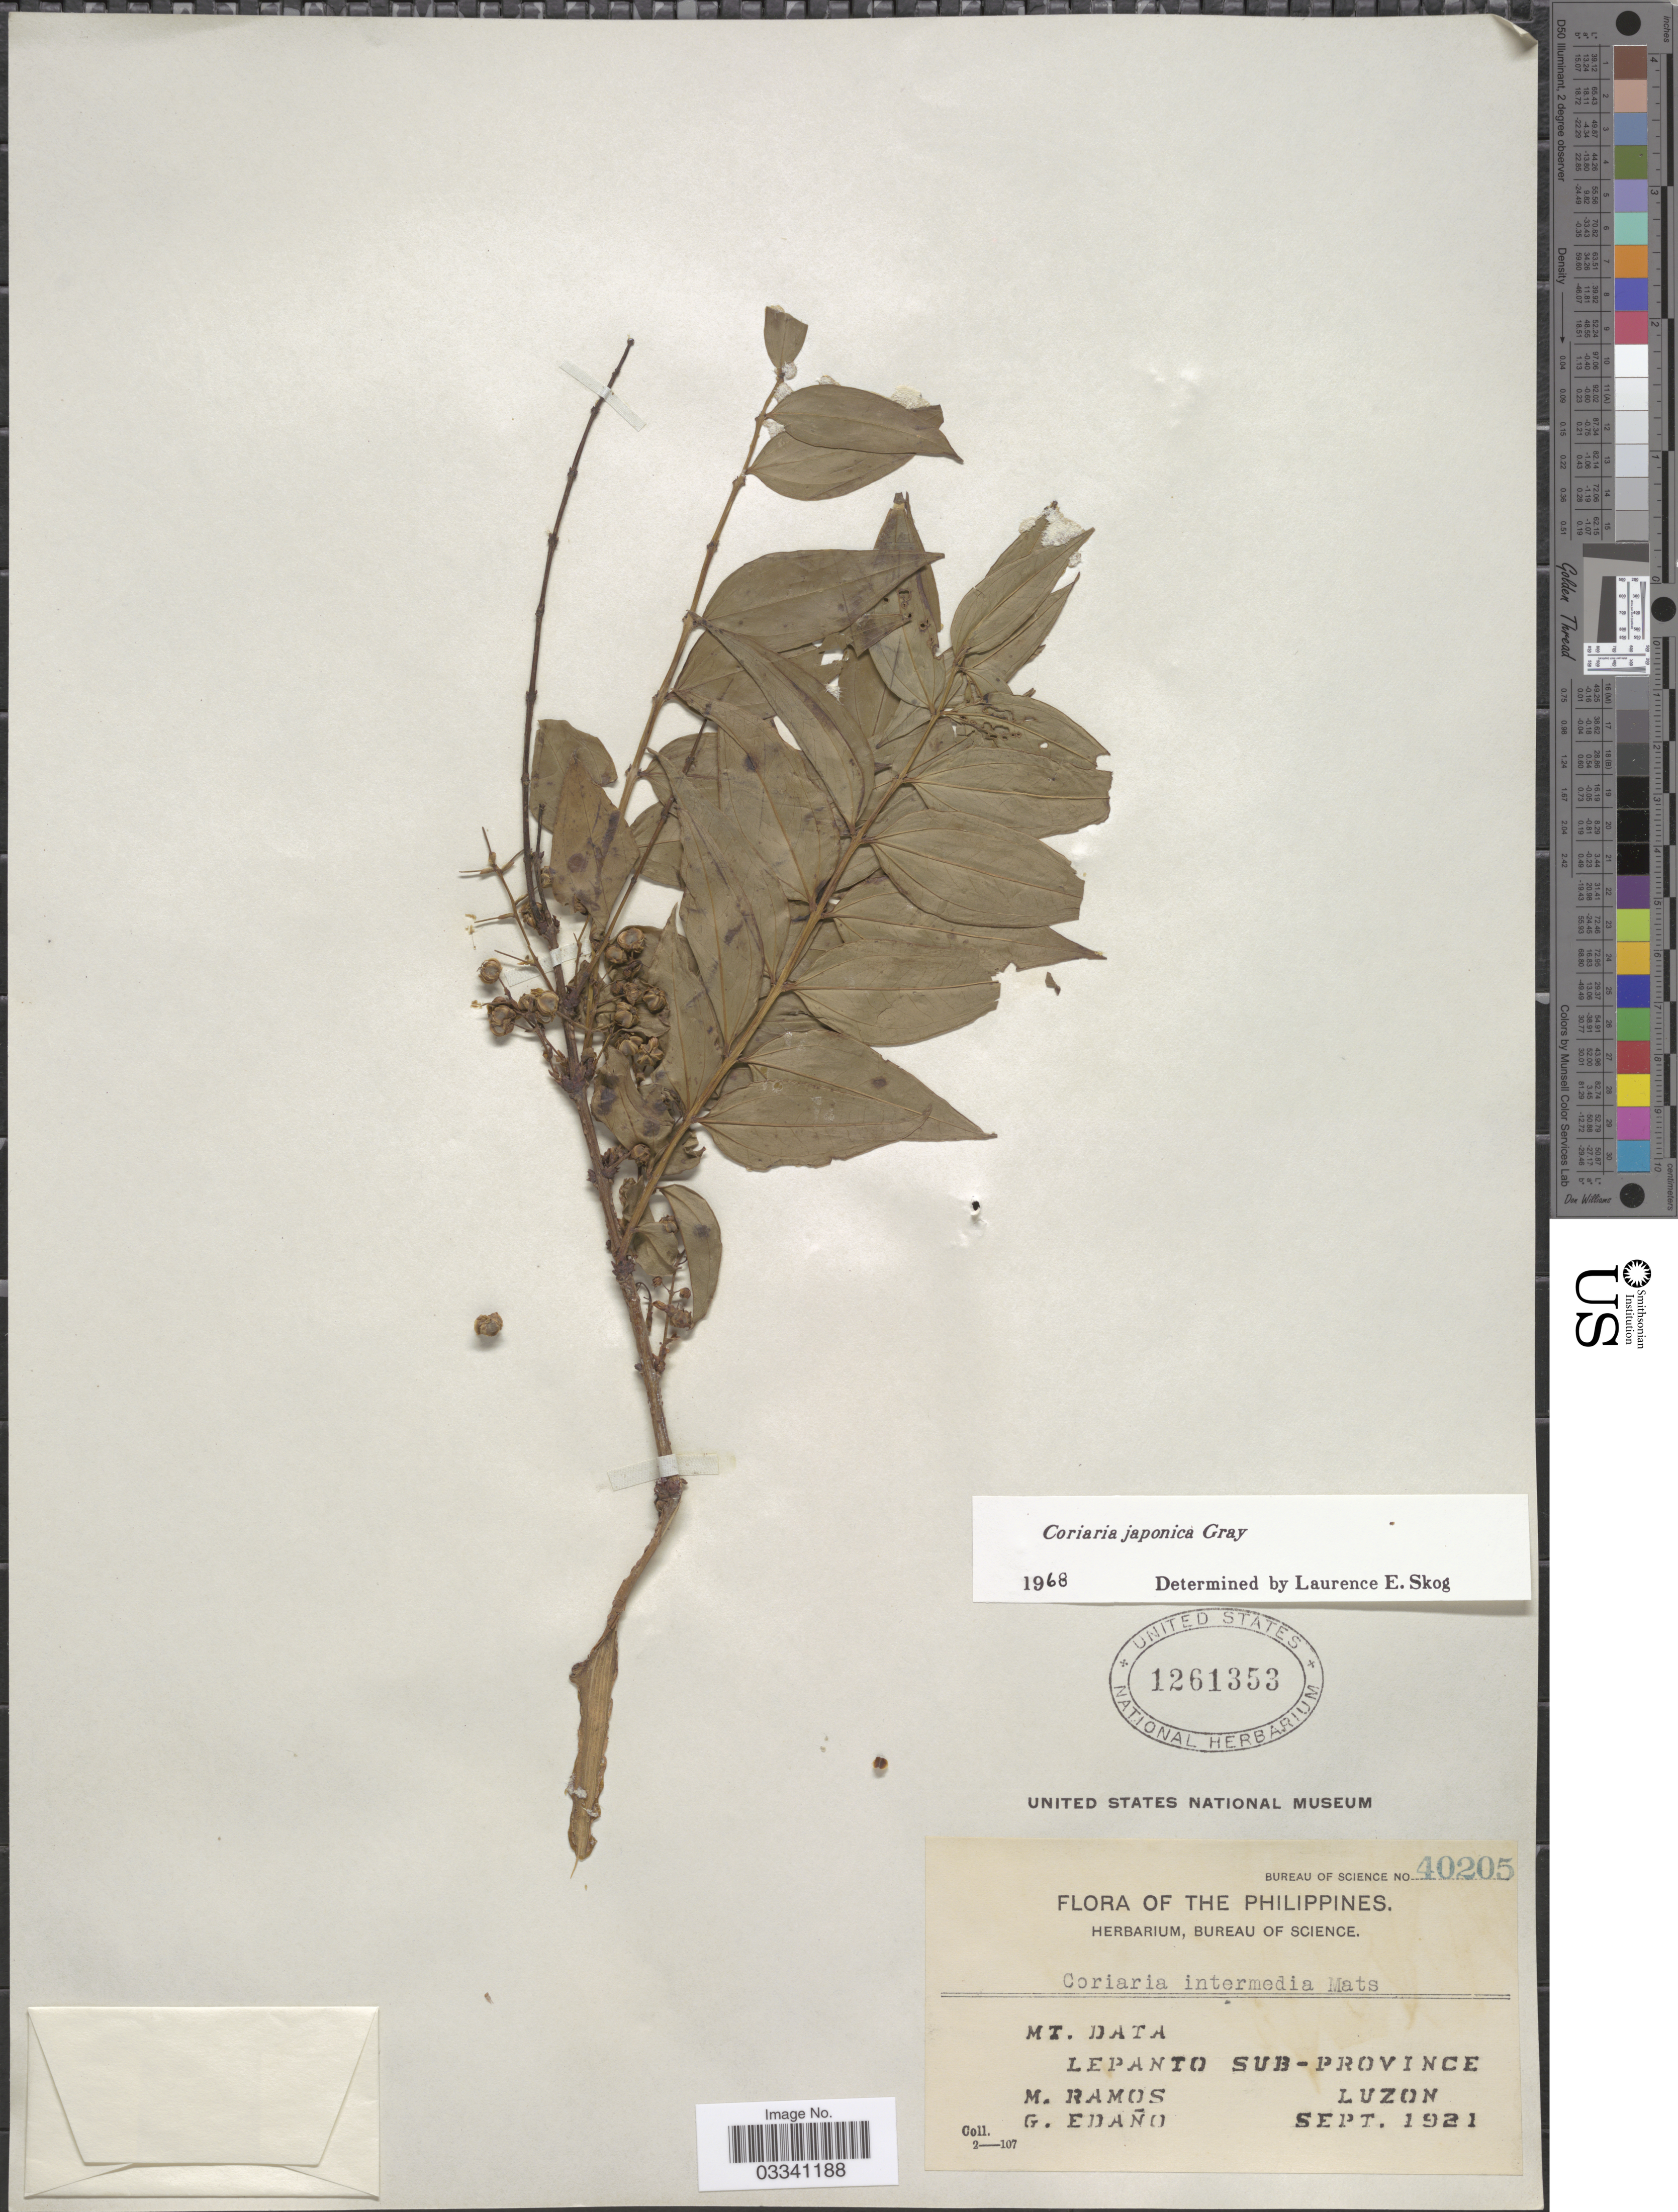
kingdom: Plantae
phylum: Tracheophyta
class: Magnoliopsida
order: Cucurbitales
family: Coriariaceae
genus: Coriaria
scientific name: Coriaria japonica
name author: A. Gray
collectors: M. Ramos & G. Edaño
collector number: Bureau of Science 40205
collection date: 1921-09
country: Philippines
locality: Mt. Data. Lepanto Sub-Province, Luzon.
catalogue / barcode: US 1261353